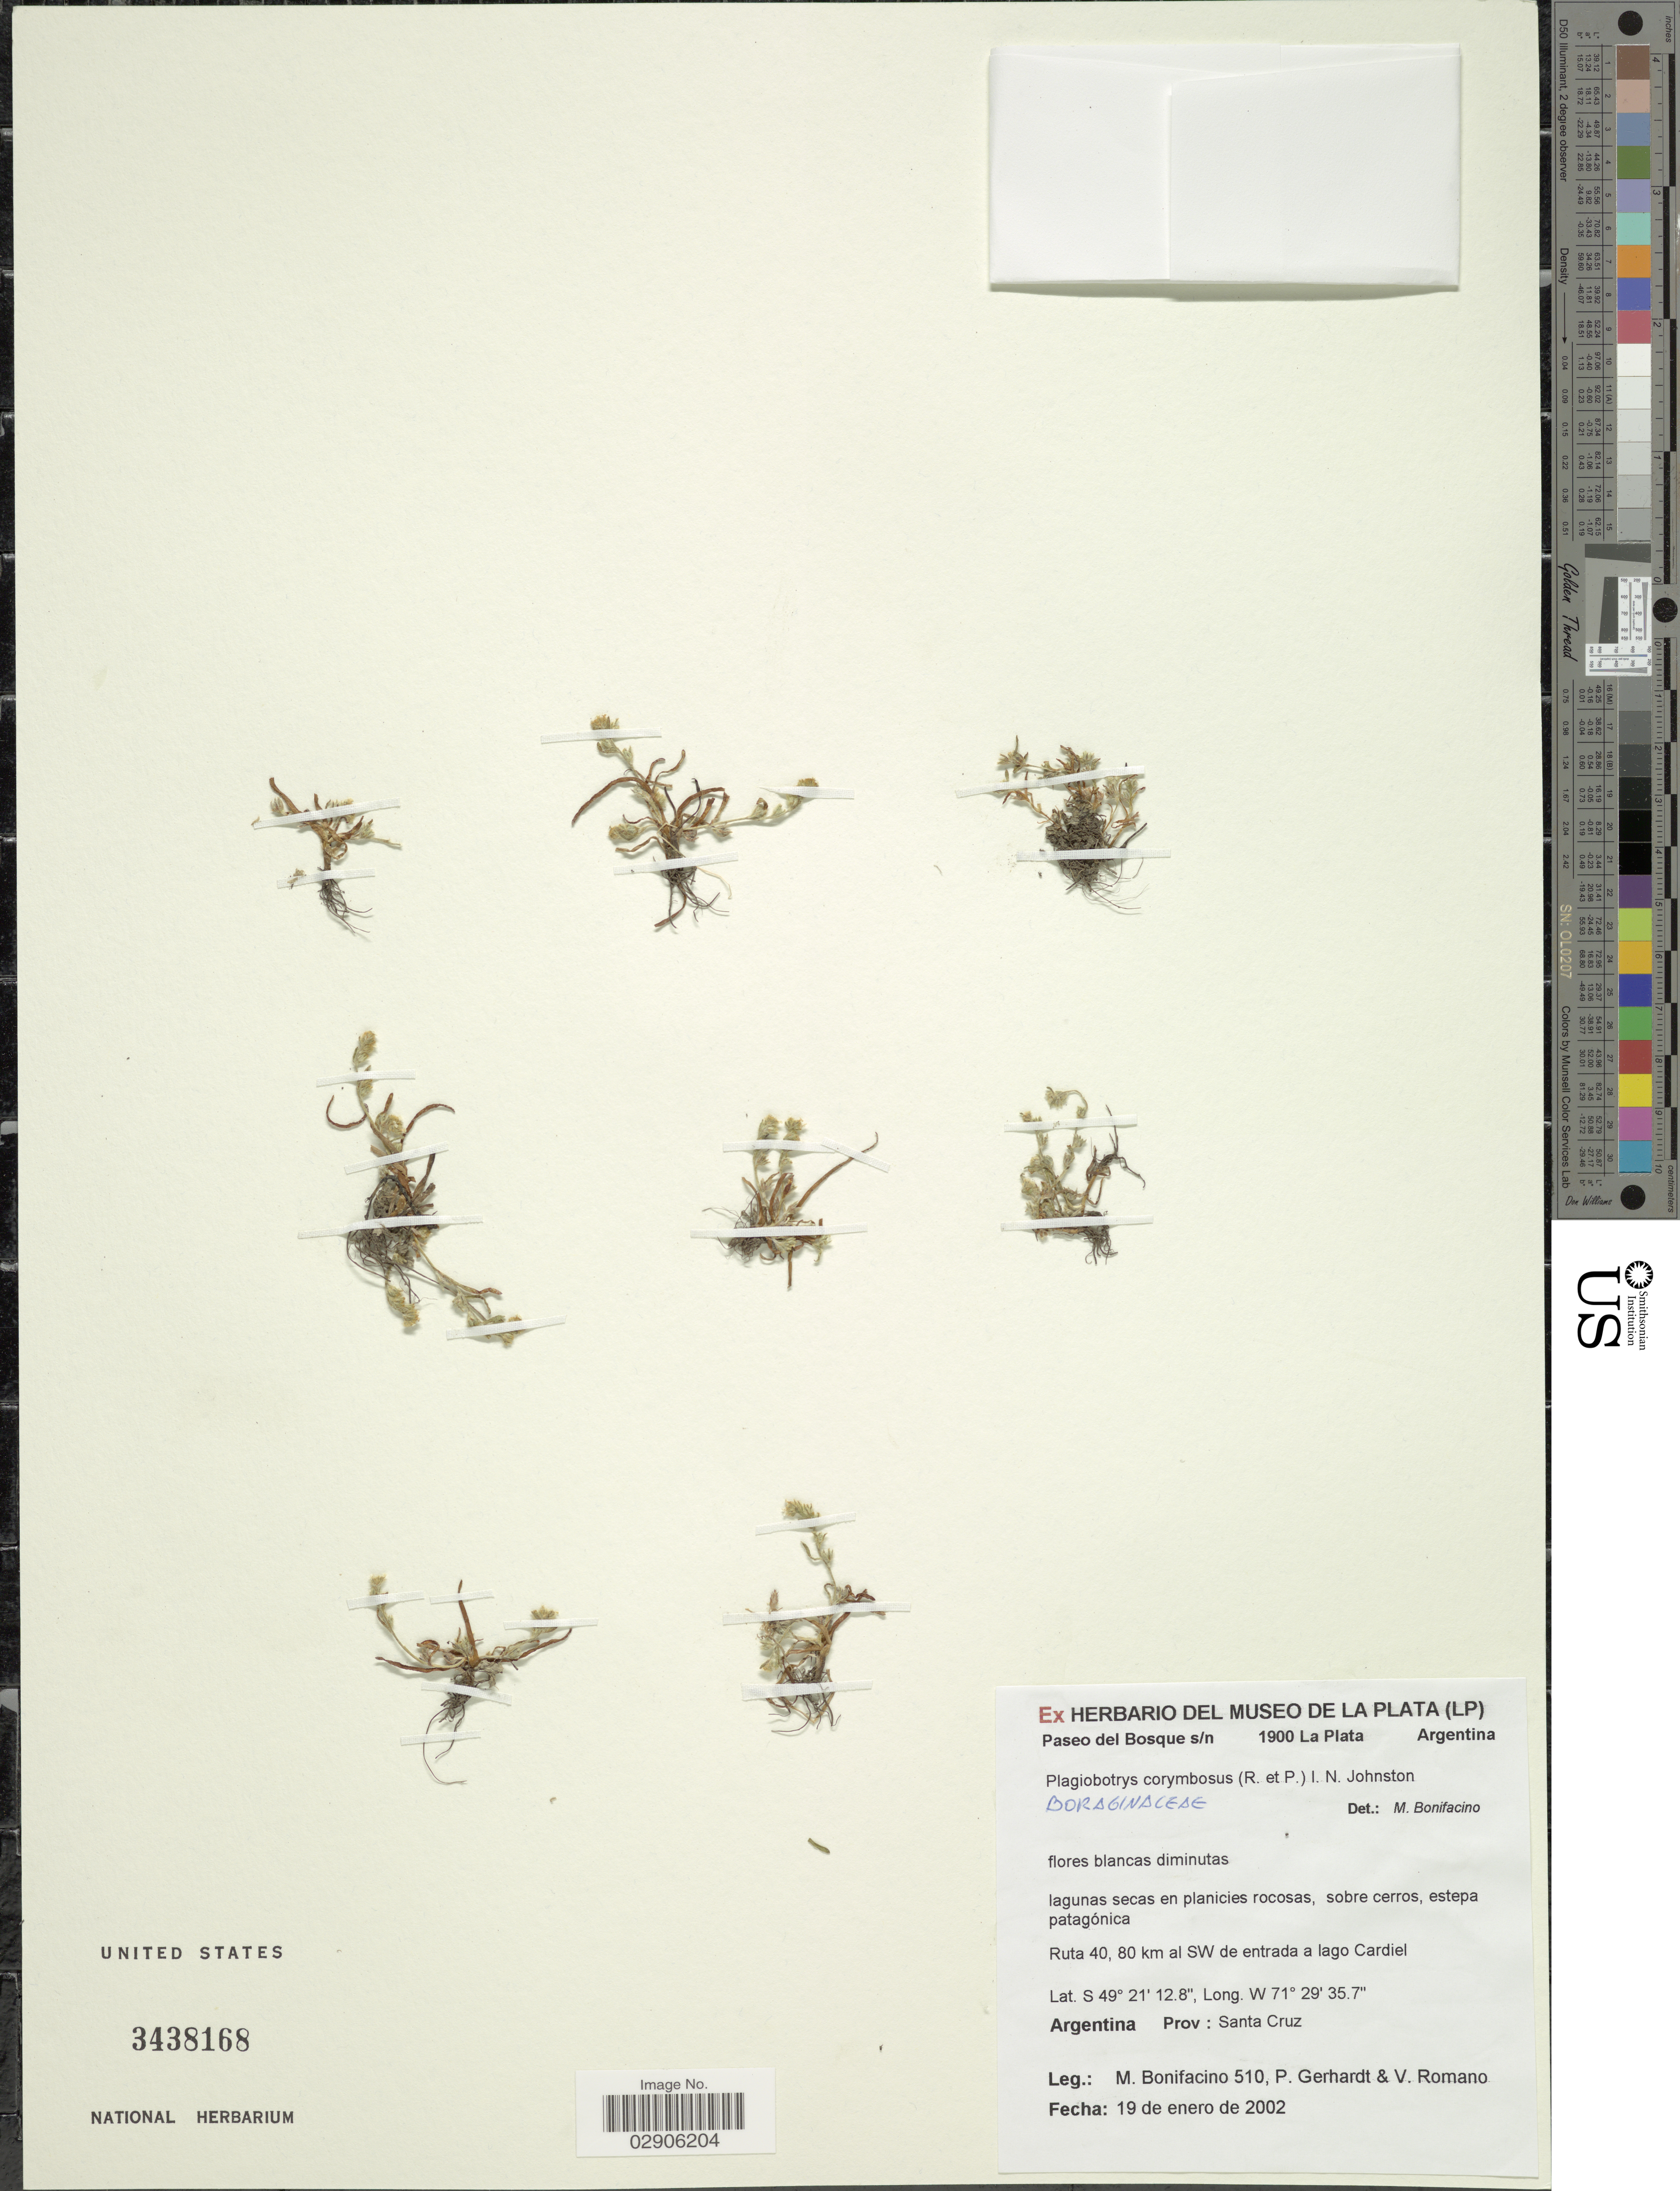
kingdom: Plantae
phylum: Tracheophyta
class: Magnoliopsida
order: Boraginales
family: Boraginaceae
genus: Plagiobothrys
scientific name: Plagiobothrys corymbosus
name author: (Ruiz & Pav.) I.M. Johnst.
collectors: M. Bonifacino, P. Gerhardt & V. Romano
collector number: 0510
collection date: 2002-01-19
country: Argentina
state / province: Santa Cruz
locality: Ruta 40, 80 km al SW de entrada a lago Cardiel, La Plata.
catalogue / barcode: US 3438168